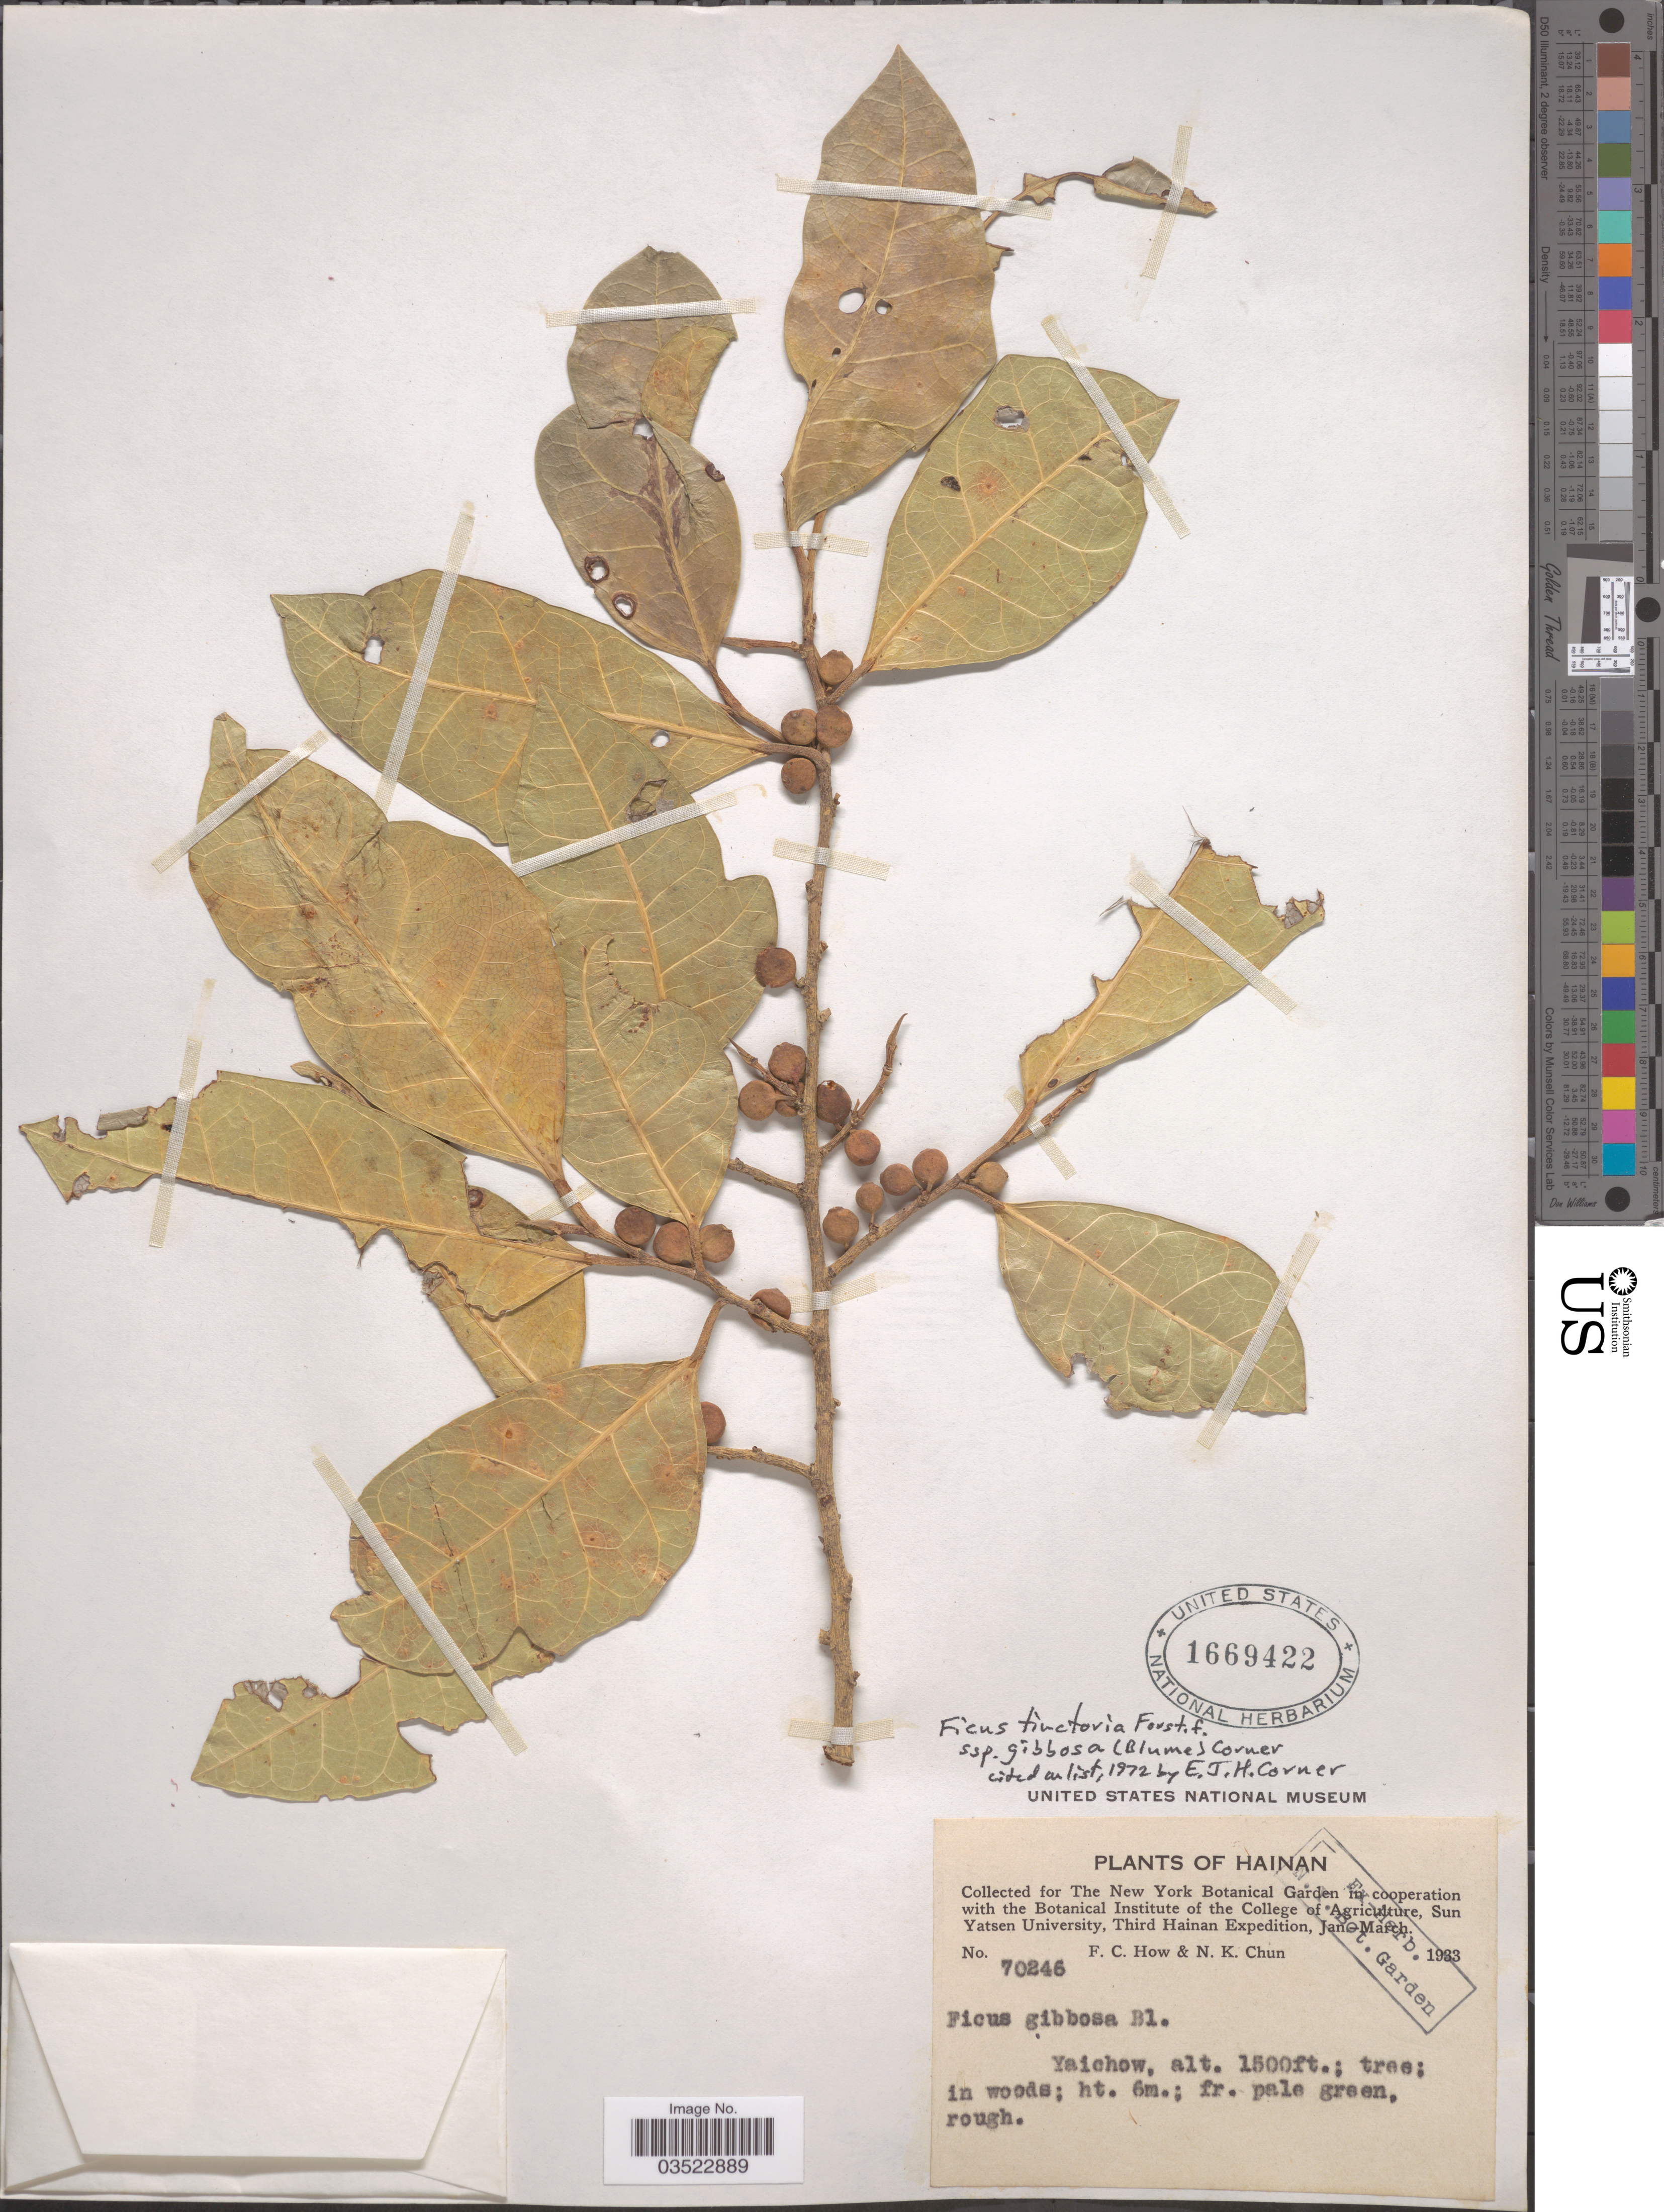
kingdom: Plantae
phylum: Tracheophyta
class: Magnoliopsida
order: Rosales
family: Moraceae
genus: Ficus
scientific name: Ficus tinctoria subsp. gibbosa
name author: (Blume) Corner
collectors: F. C. How & N. K. Chun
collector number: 70246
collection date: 1933-01/1933-03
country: China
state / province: Hainan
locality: Third Hainan Expedition, Jan.-March. Yaichow.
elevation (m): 457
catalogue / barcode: US 1669422